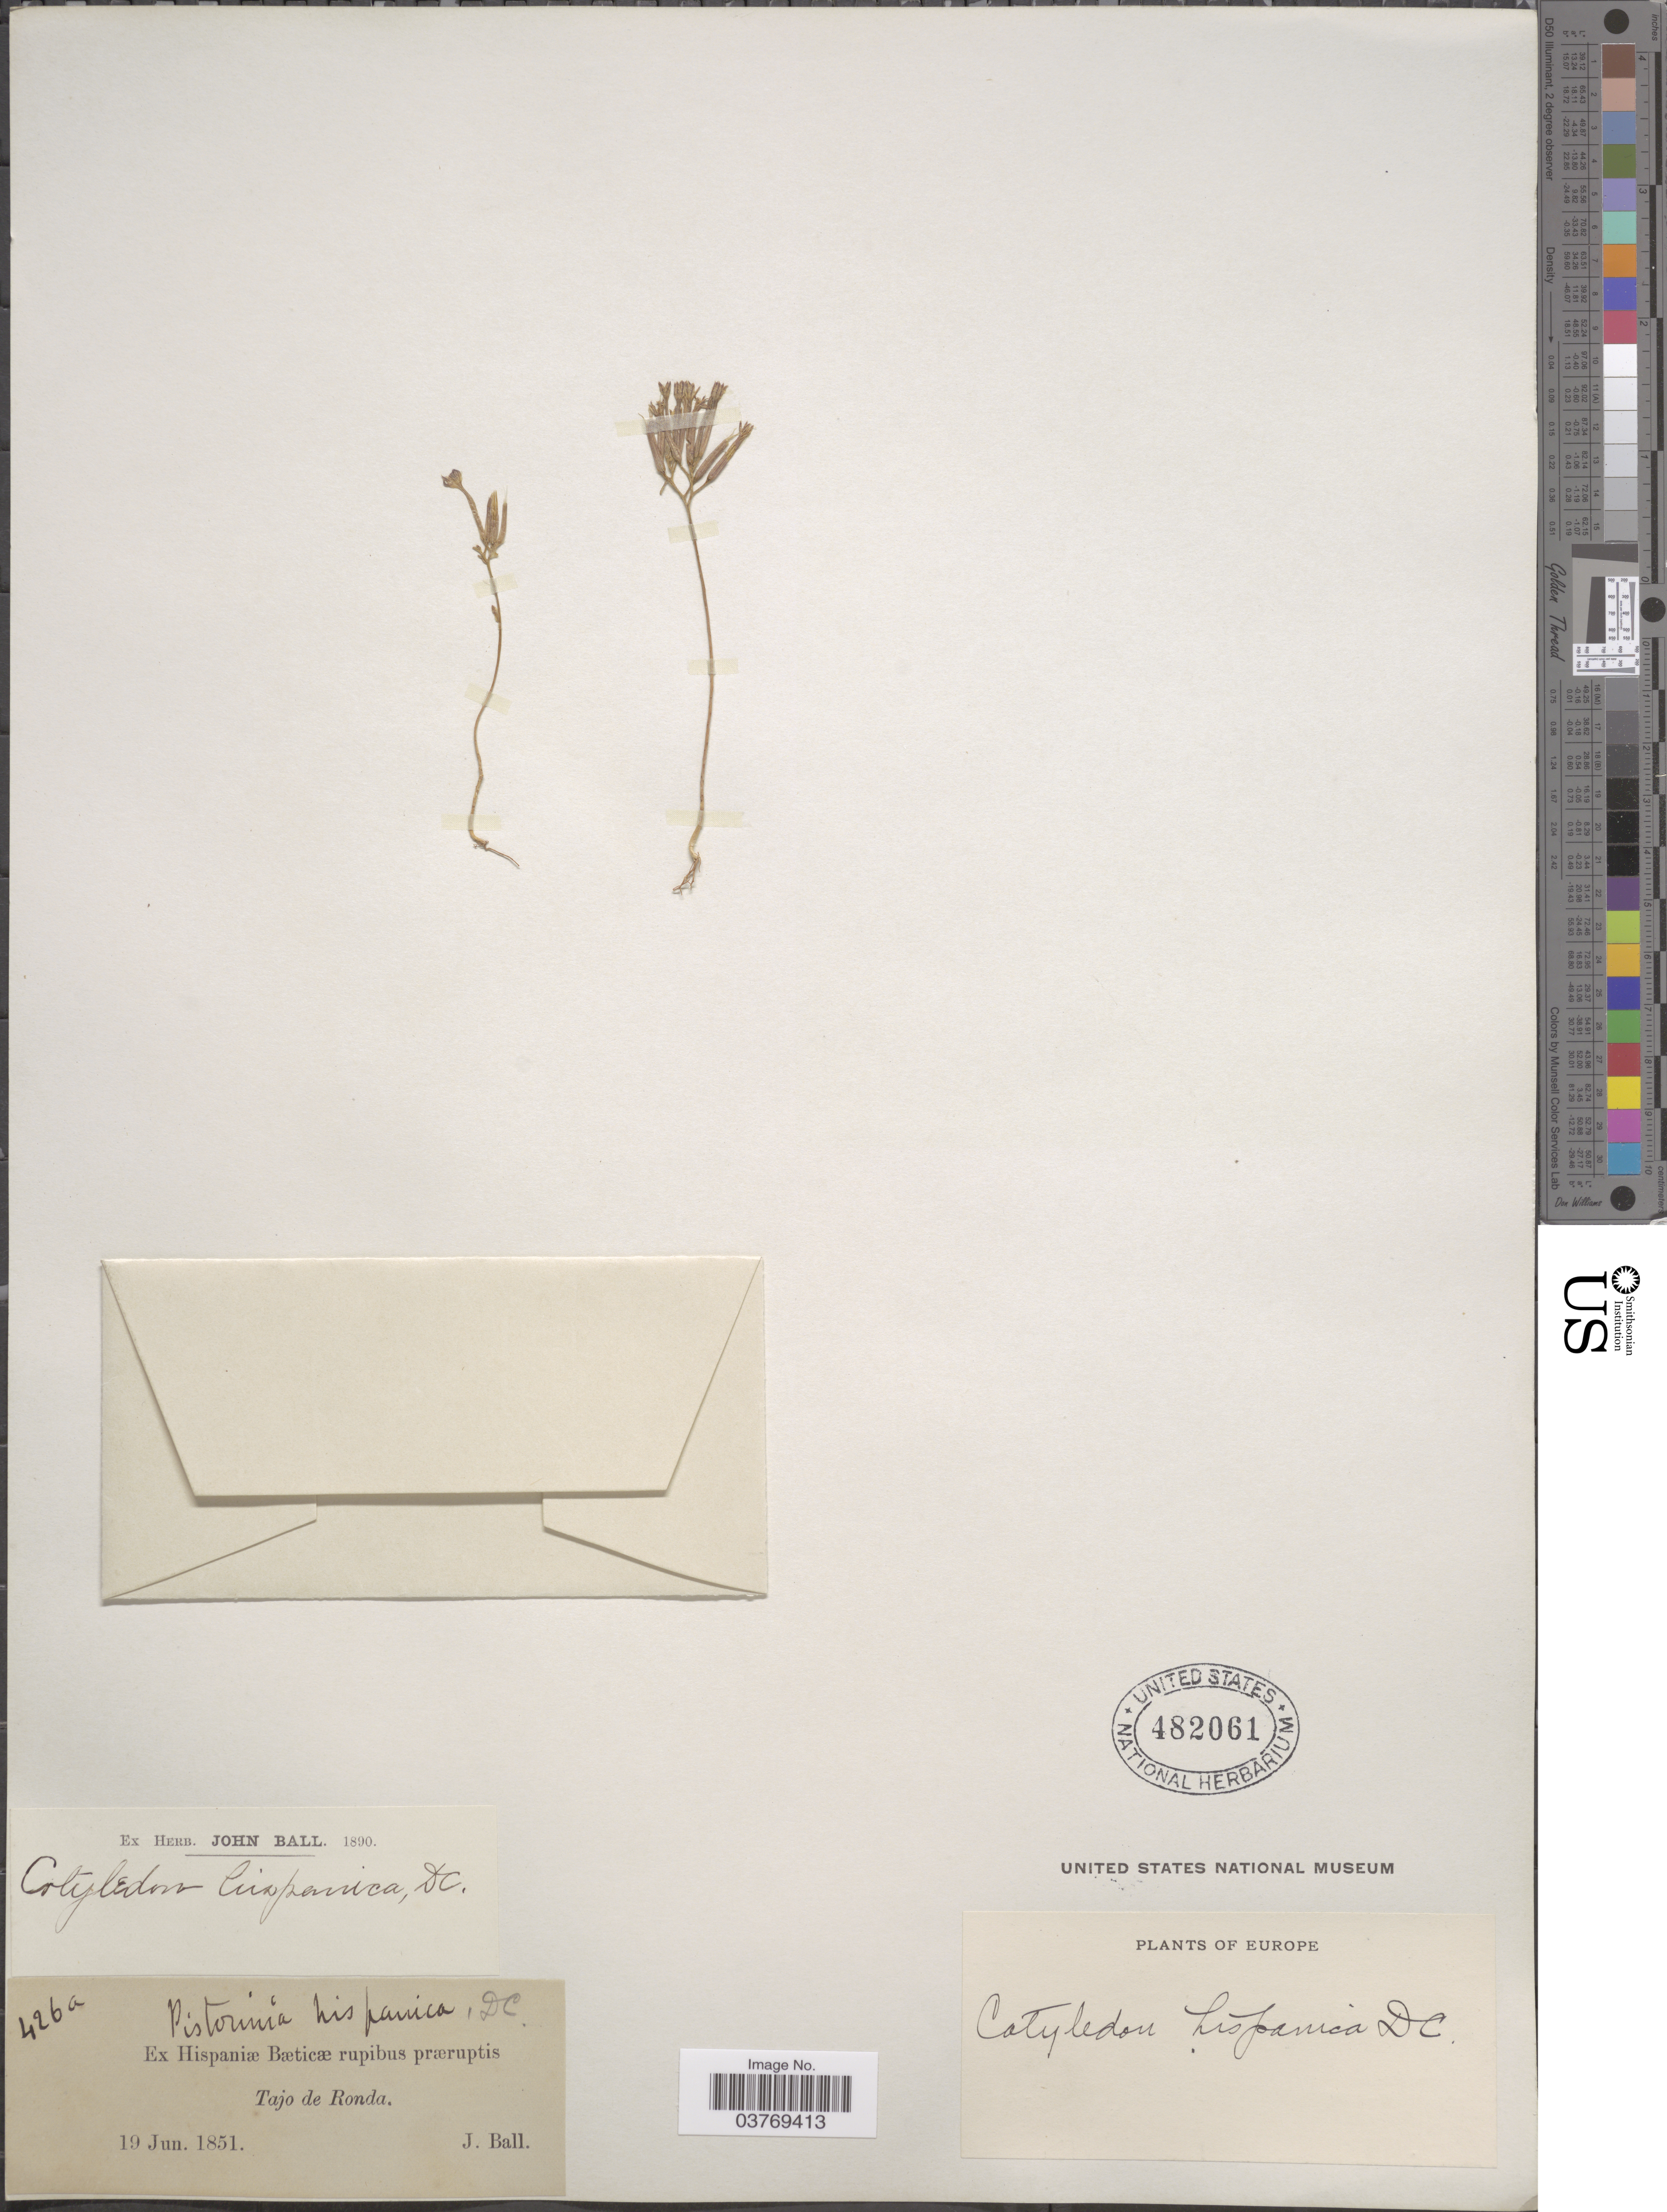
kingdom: Plantae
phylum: Tracheophyta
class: Magnoliopsida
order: Saxifragales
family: Crassulaceae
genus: Pistorinia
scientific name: Pistorinia hispanica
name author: (L.) DC.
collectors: J. Ball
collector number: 426a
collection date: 1851-06-19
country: Spain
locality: Ex Hispaniæ Bæticæ rupibus præruptis Tajo de Ronda. Europe.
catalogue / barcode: US 482061